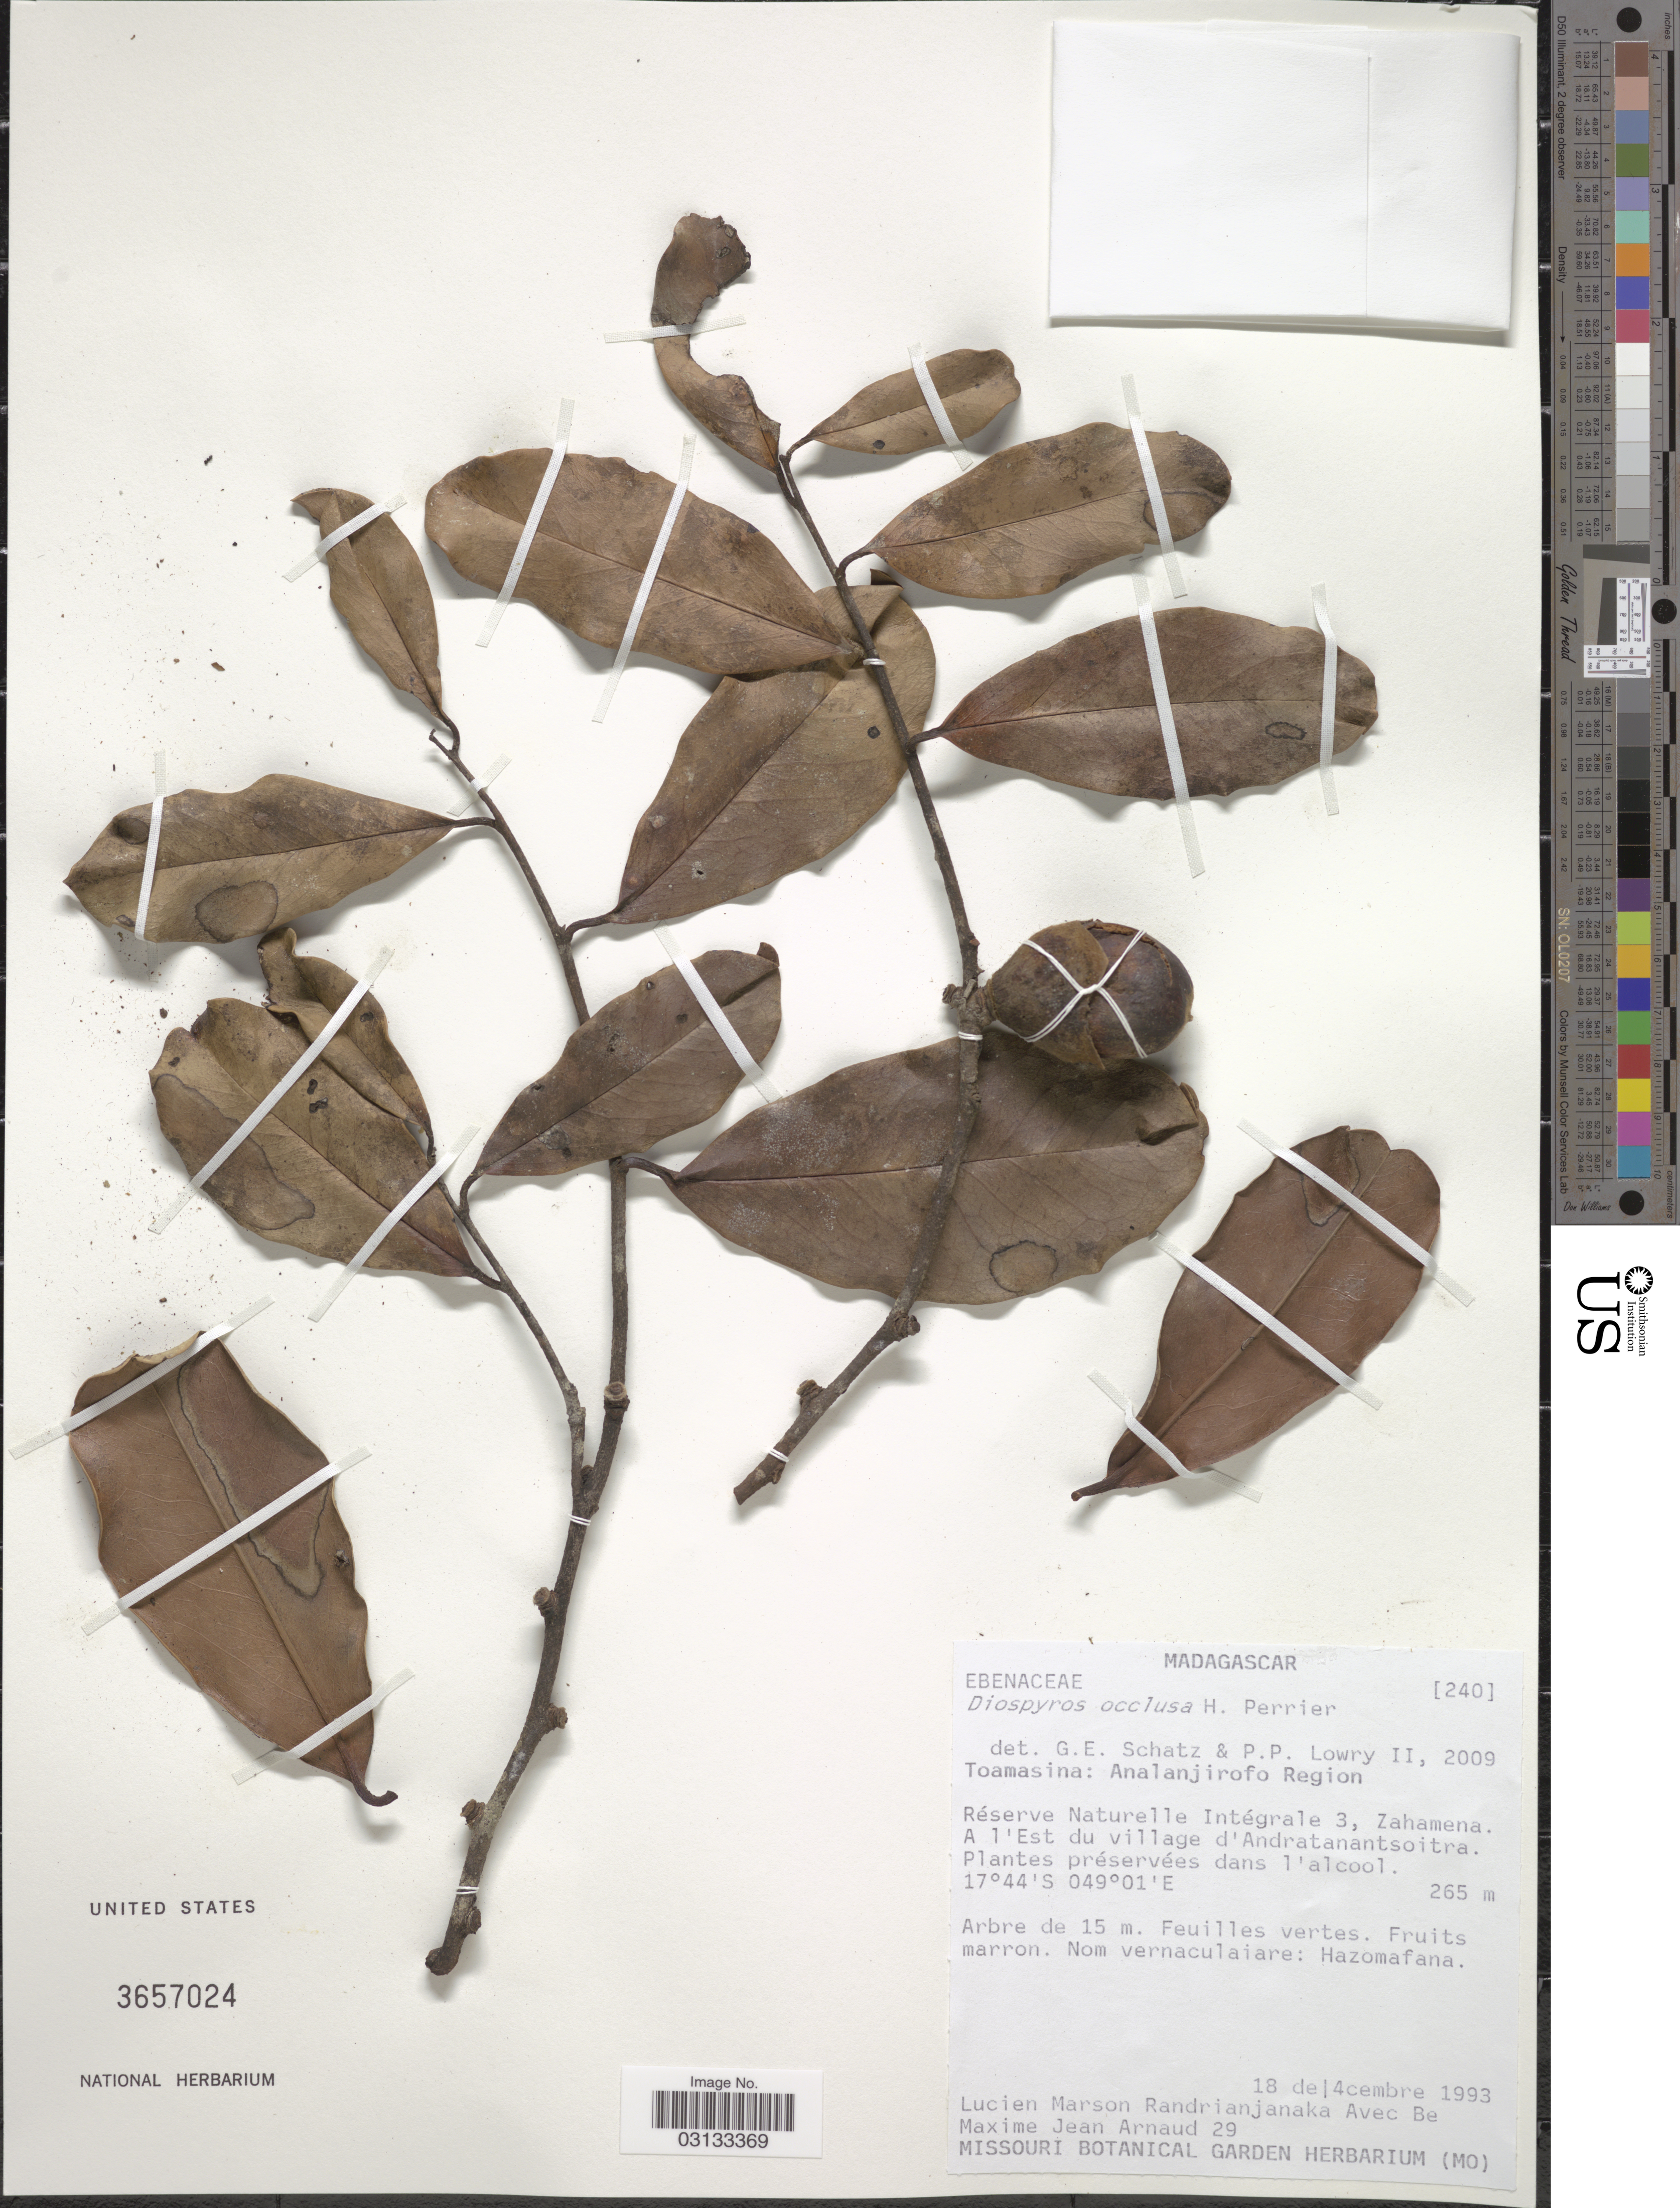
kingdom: Plantae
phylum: Tracheophyta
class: Magnoliopsida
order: Ericales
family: Ebenaceae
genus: Diospyros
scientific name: Diospyros occlusa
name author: H. Perrier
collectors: L. Randrianjanaka & M. Arnaud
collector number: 29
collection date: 1993-12-18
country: Madagascar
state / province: Analanjirofo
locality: Analanjirofo Region. Réserve Naturelle Intégrale 3, Zahamena. A l'Est du village d'Andratanantsoitra.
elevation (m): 265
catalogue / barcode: US 3657024